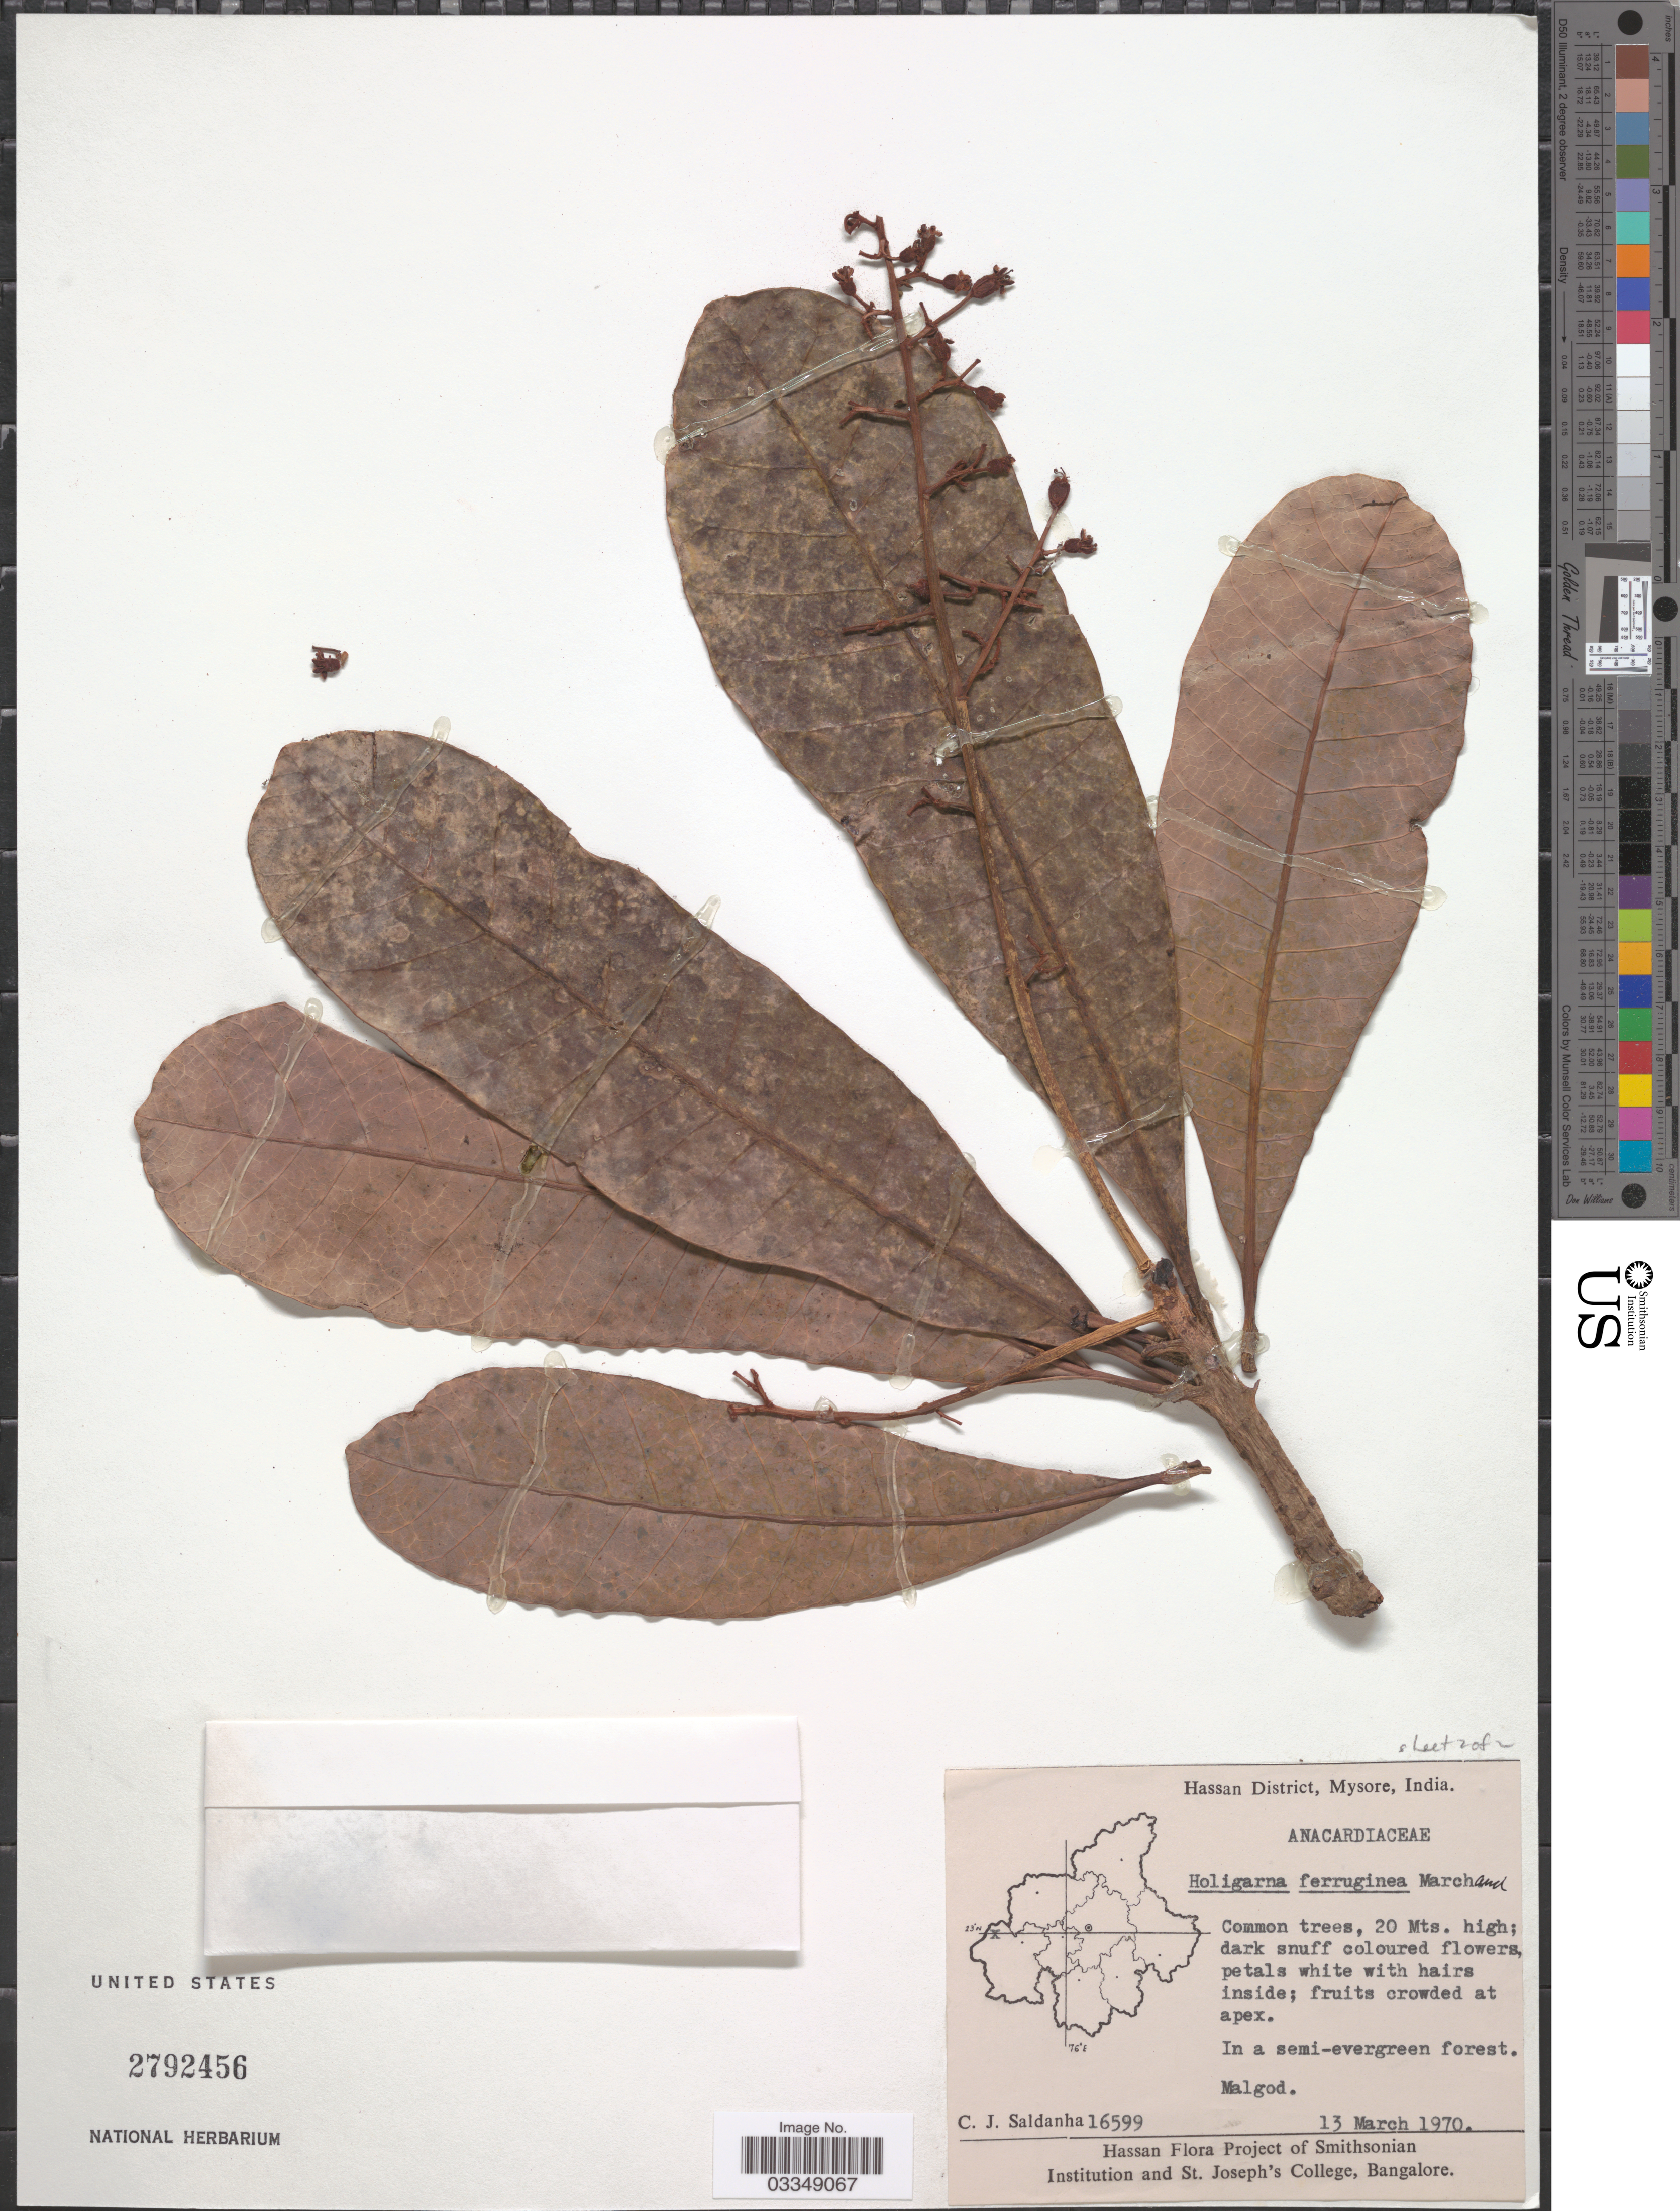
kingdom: Plantae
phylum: Tracheophyta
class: Magnoliopsida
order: Sapindales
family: Anacardiaceae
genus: Holigarna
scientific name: Holigarna ferruginea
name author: Marchand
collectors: C. J. Saldanha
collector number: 16599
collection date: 1970-03-13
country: India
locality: Hassan District, Mysore. Malgod.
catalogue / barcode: US 2792546